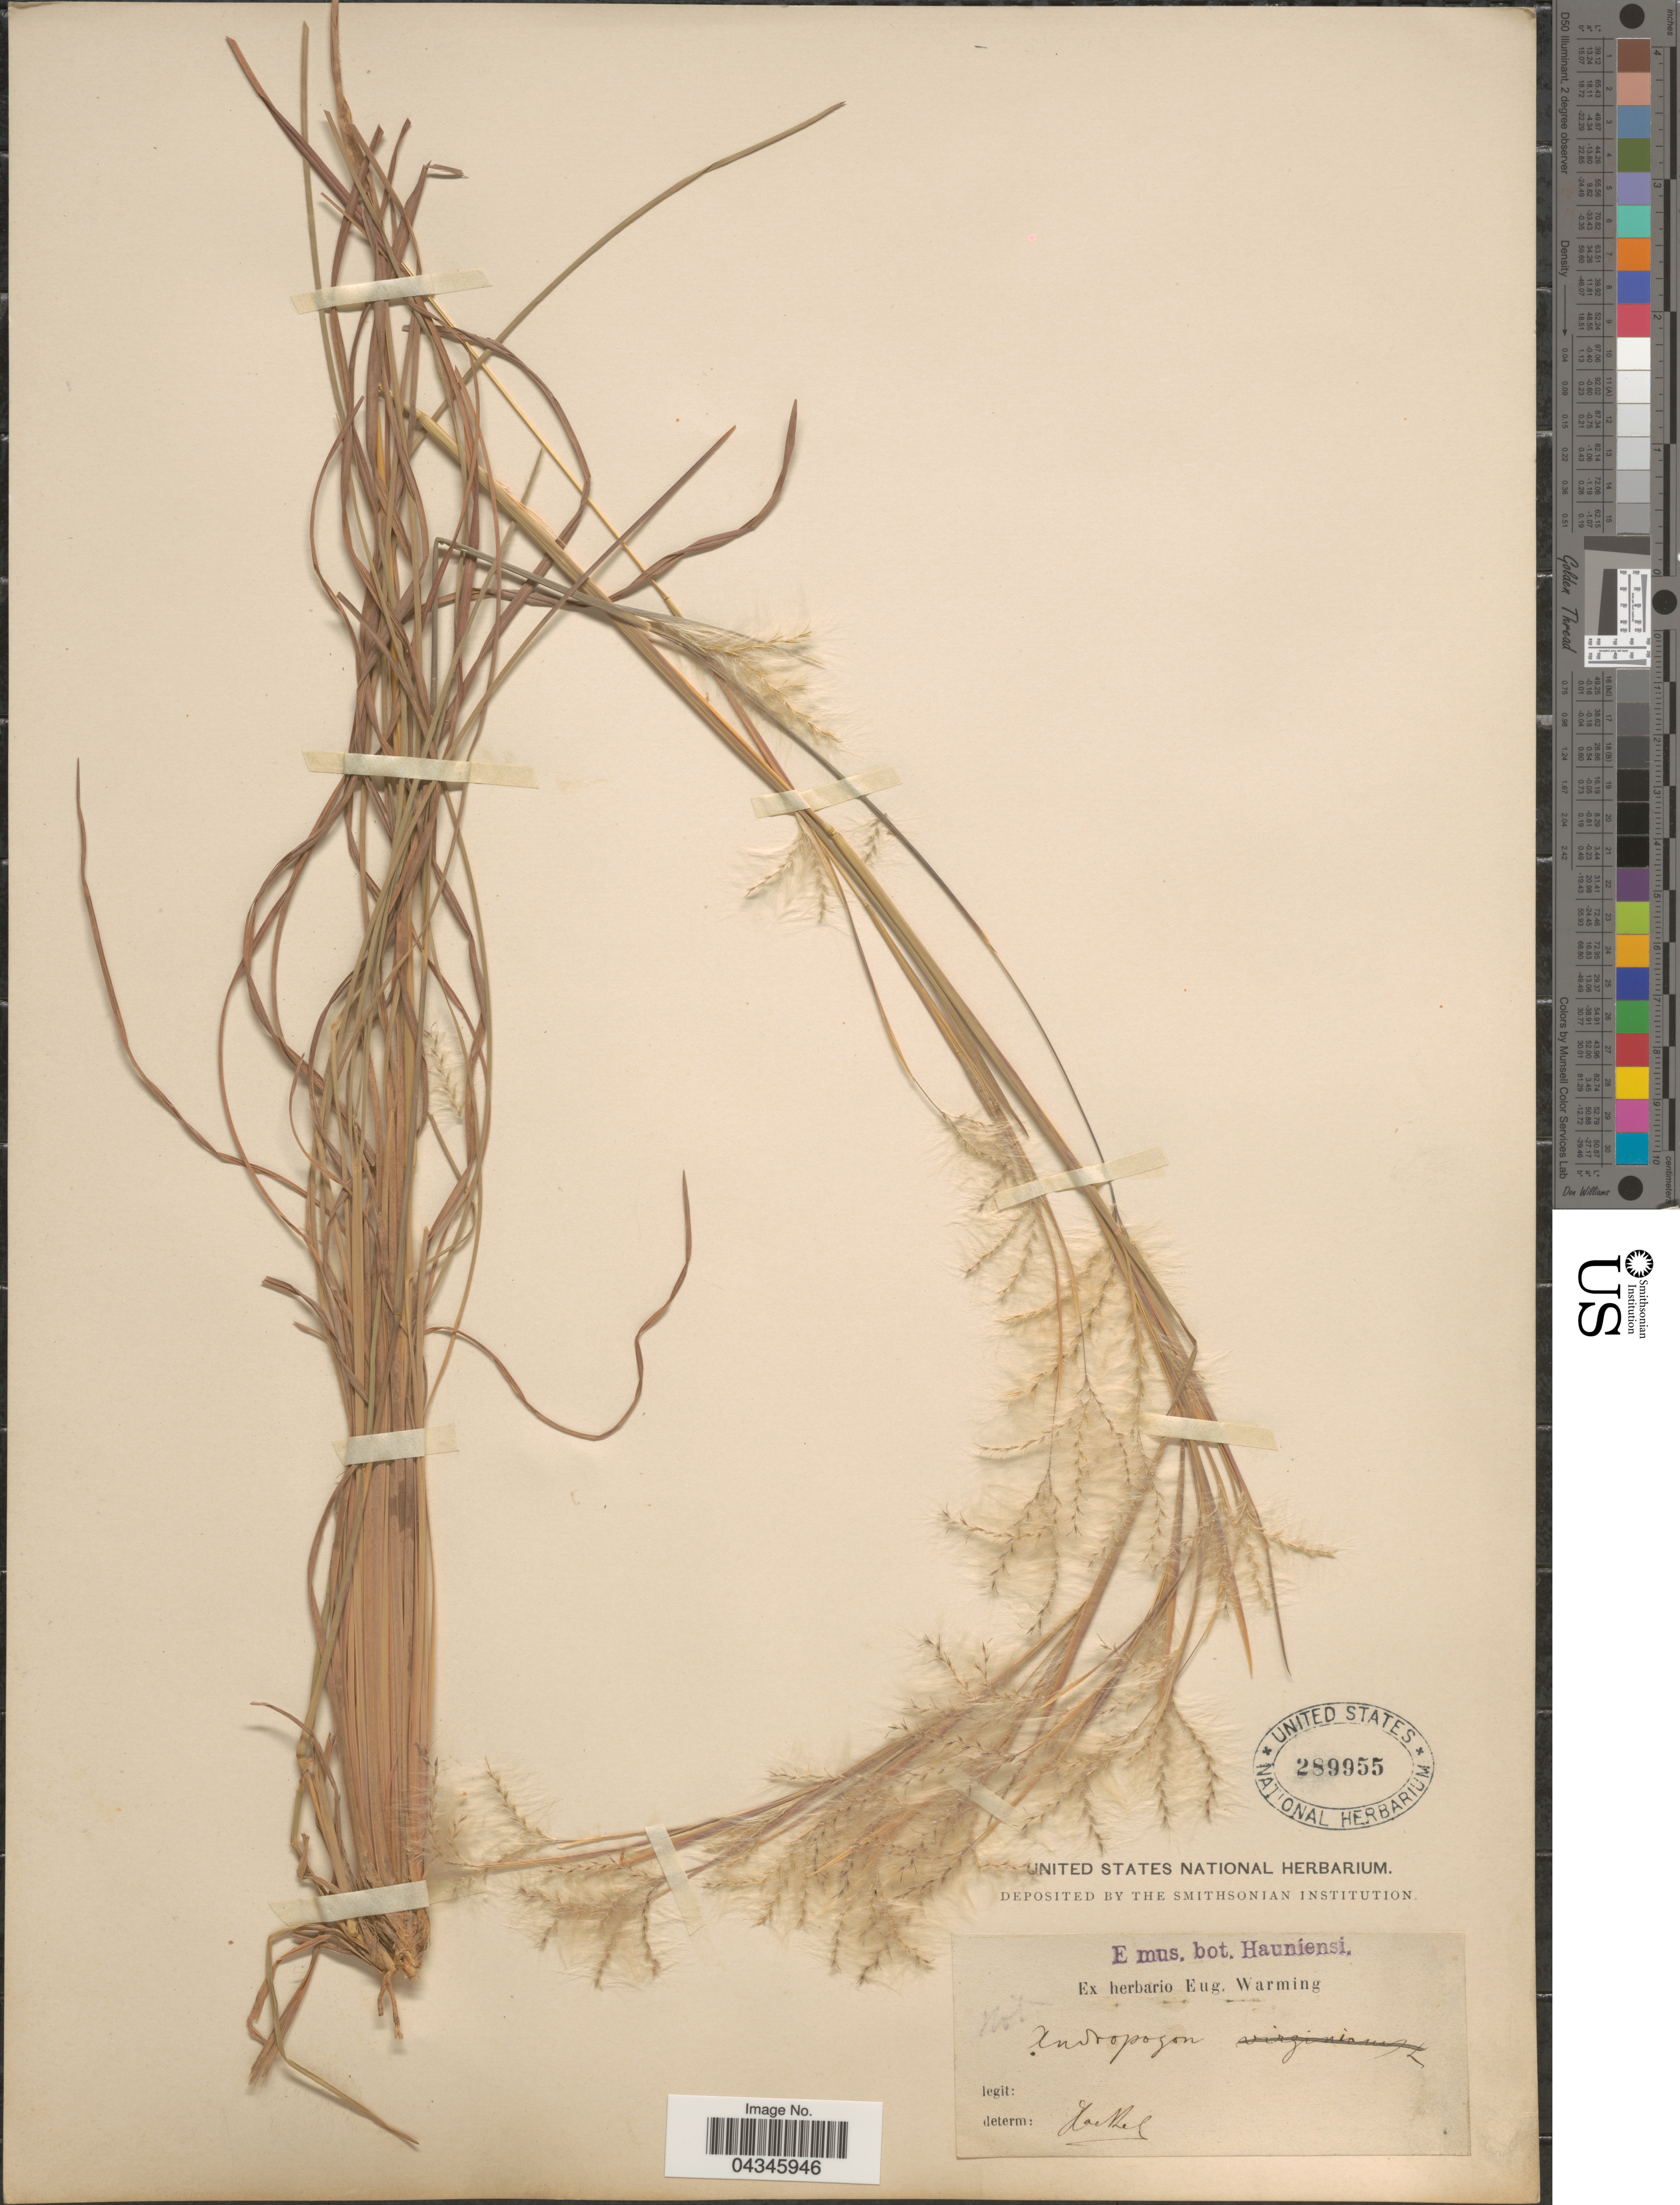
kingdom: Plantae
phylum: Tracheophyta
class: Liliopsida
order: Poales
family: Poaceae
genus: Andropogon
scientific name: Andropogon leucostachyus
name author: Kunth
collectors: ex herb. Eug. Warming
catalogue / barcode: US 289955